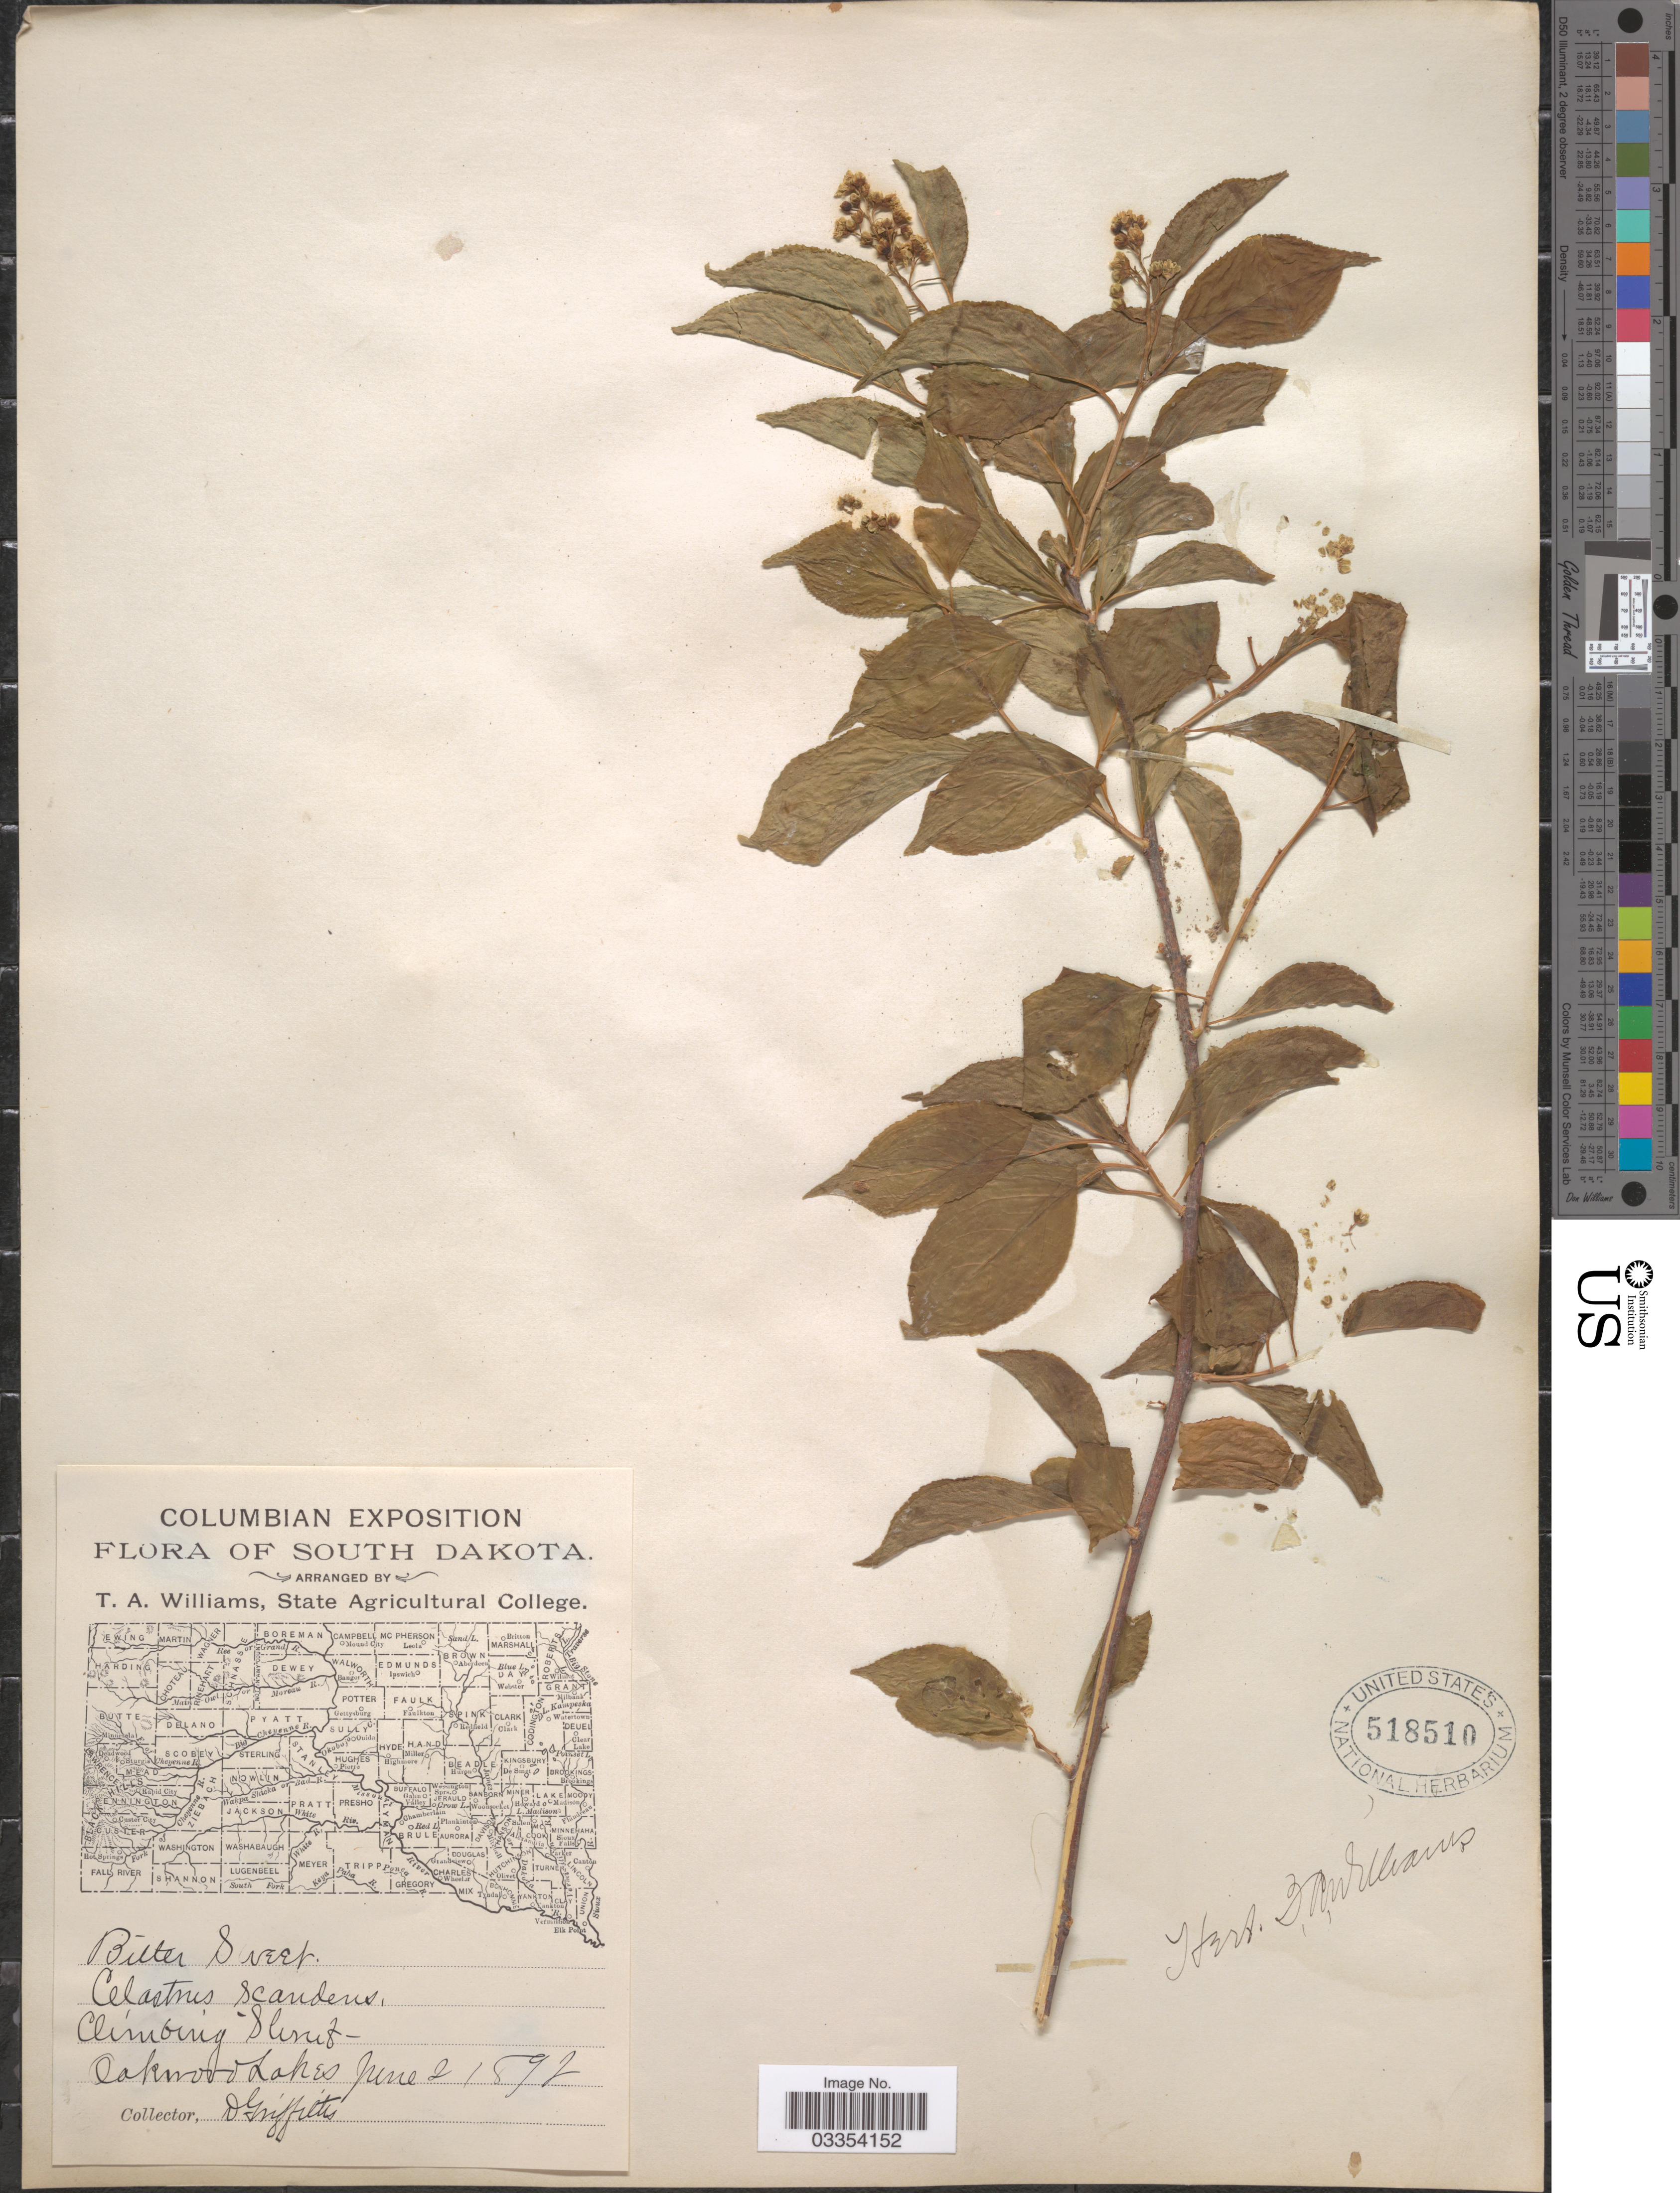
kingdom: Plantae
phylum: Tracheophyta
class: Magnoliopsida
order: Celastrales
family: Celastraceae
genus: Celastrus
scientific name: Celastrus scandens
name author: L.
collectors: D. Griffith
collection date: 1892-06-02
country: United States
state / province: South Dakota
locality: Oakwood Lakes.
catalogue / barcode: US 518510